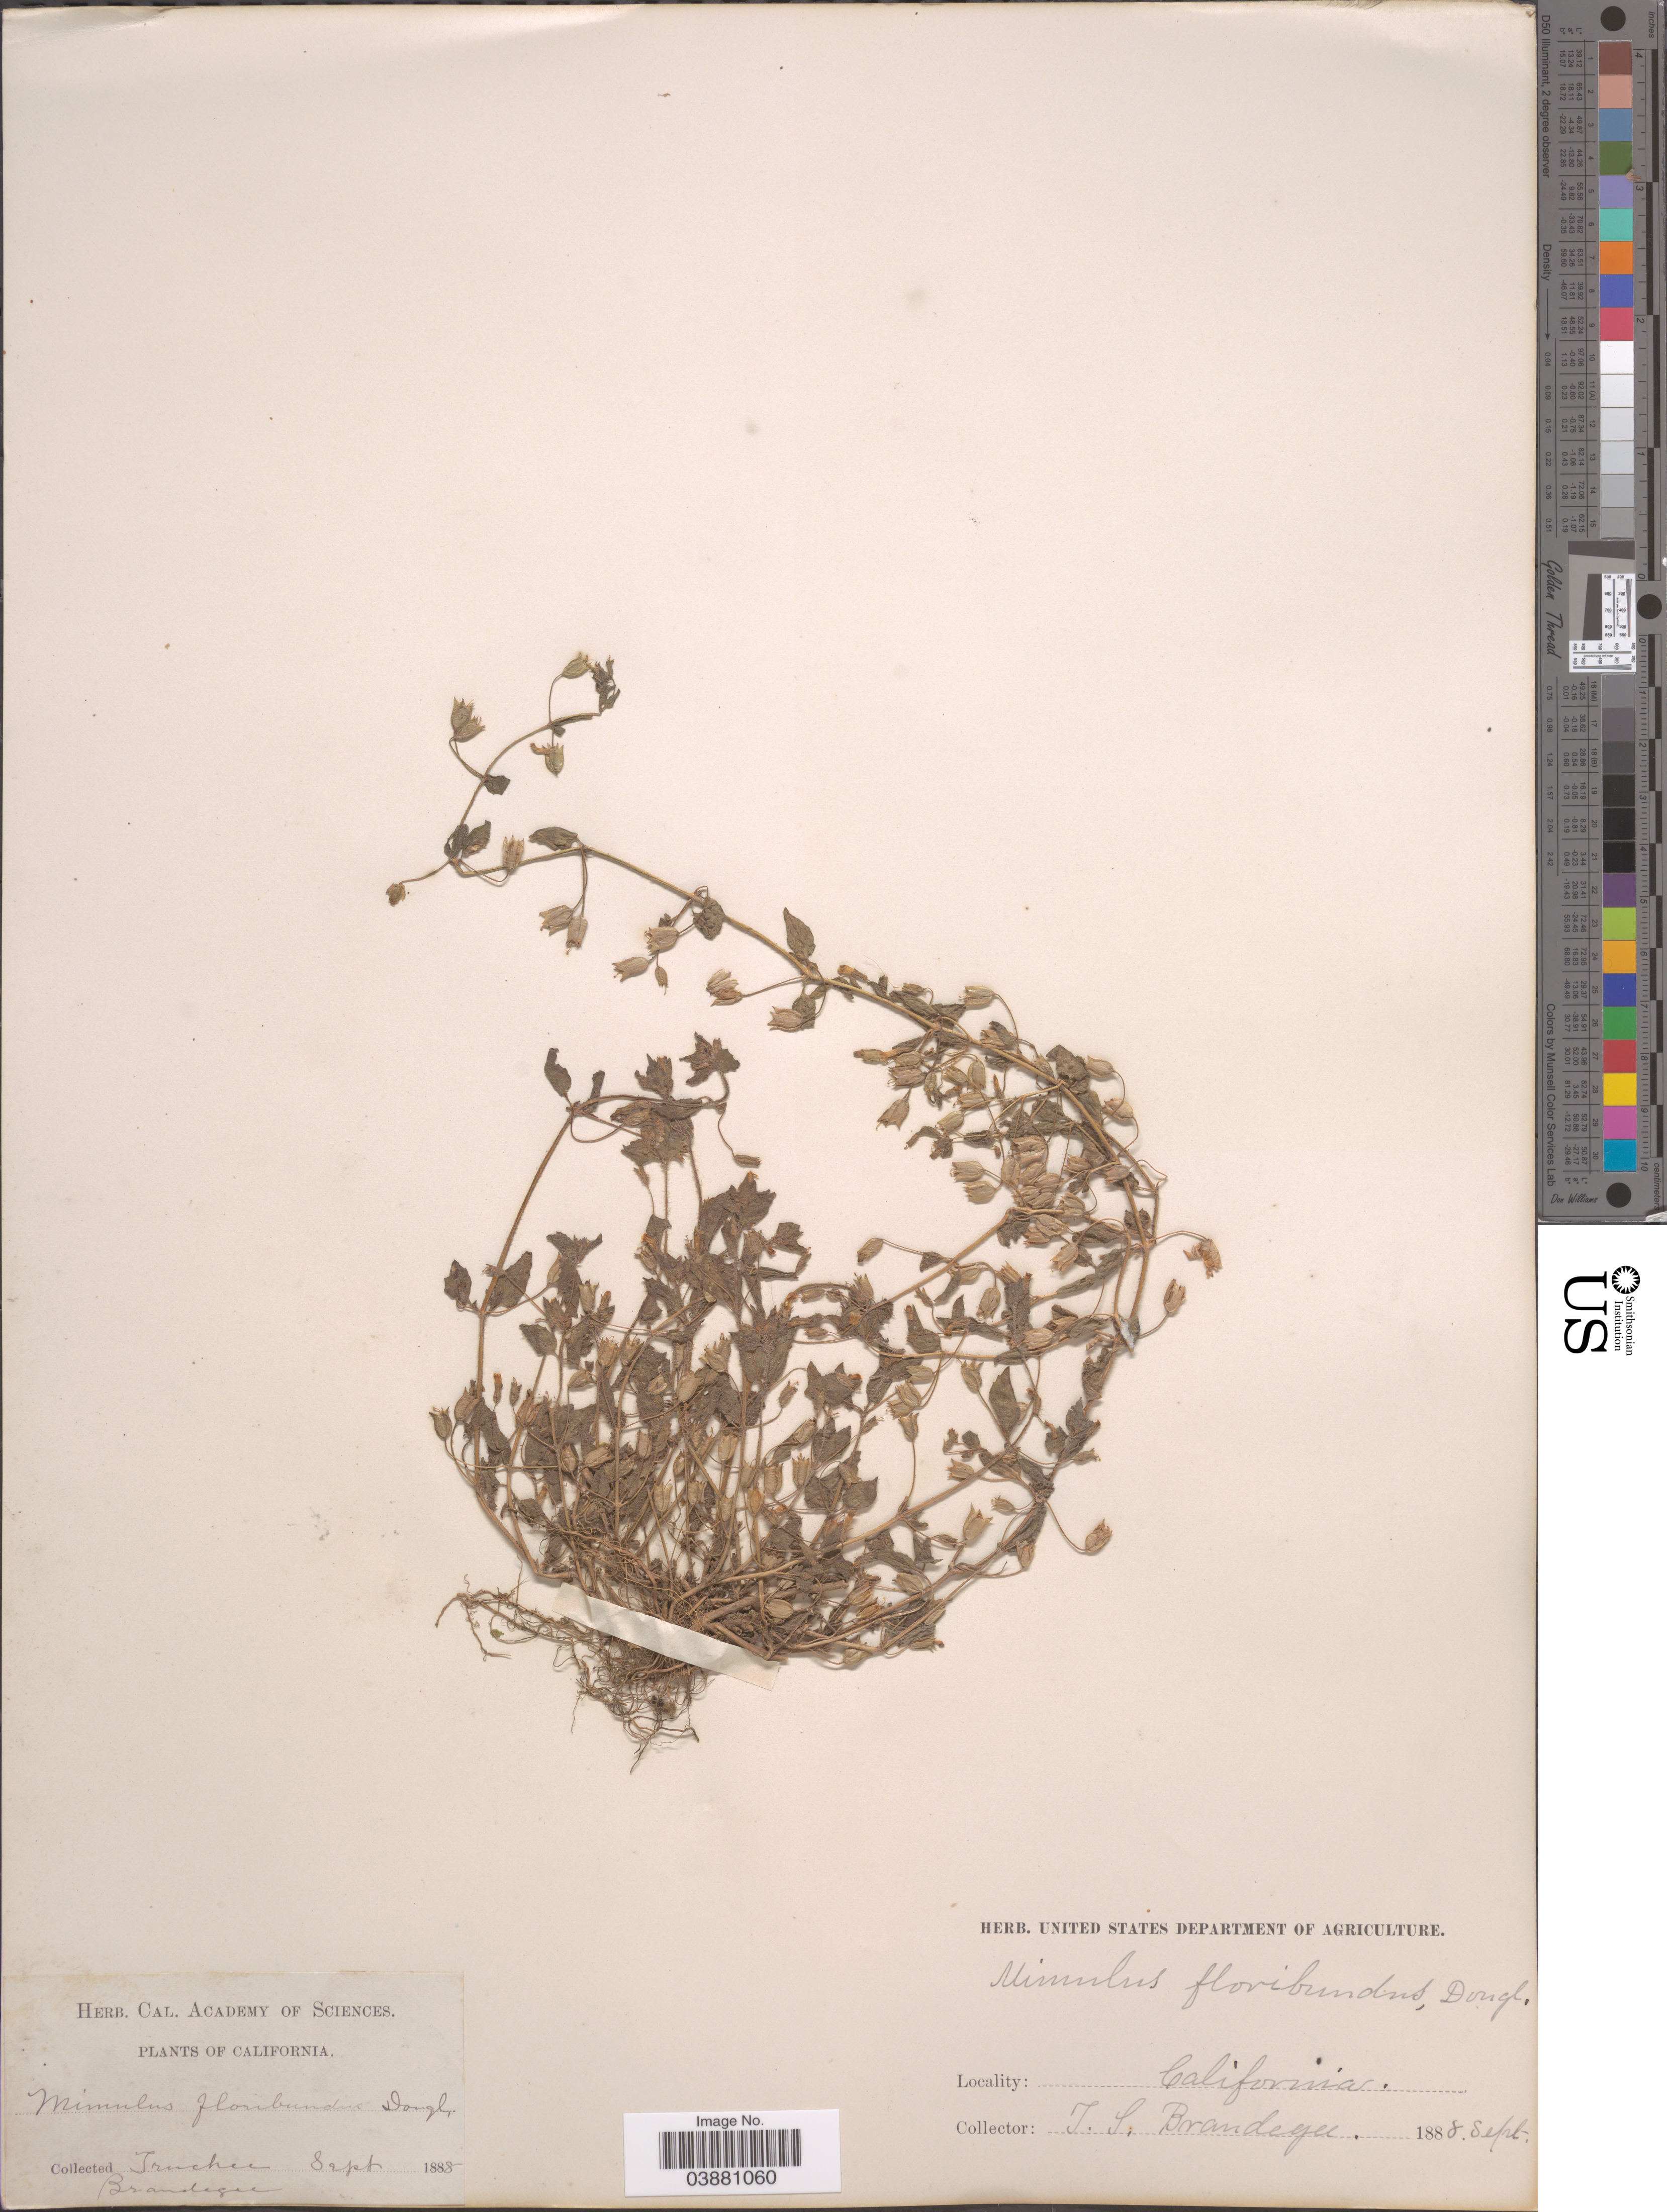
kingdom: Plantae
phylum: Tracheophyta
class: Magnoliopsida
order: Lamiales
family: Phrymaceae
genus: Mimulus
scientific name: Mimulus floribundus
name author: Douglas ex Lindl.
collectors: T. S. Brandegee (herbarium)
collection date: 1888-09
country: United States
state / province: California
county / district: Nevada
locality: Truckee.